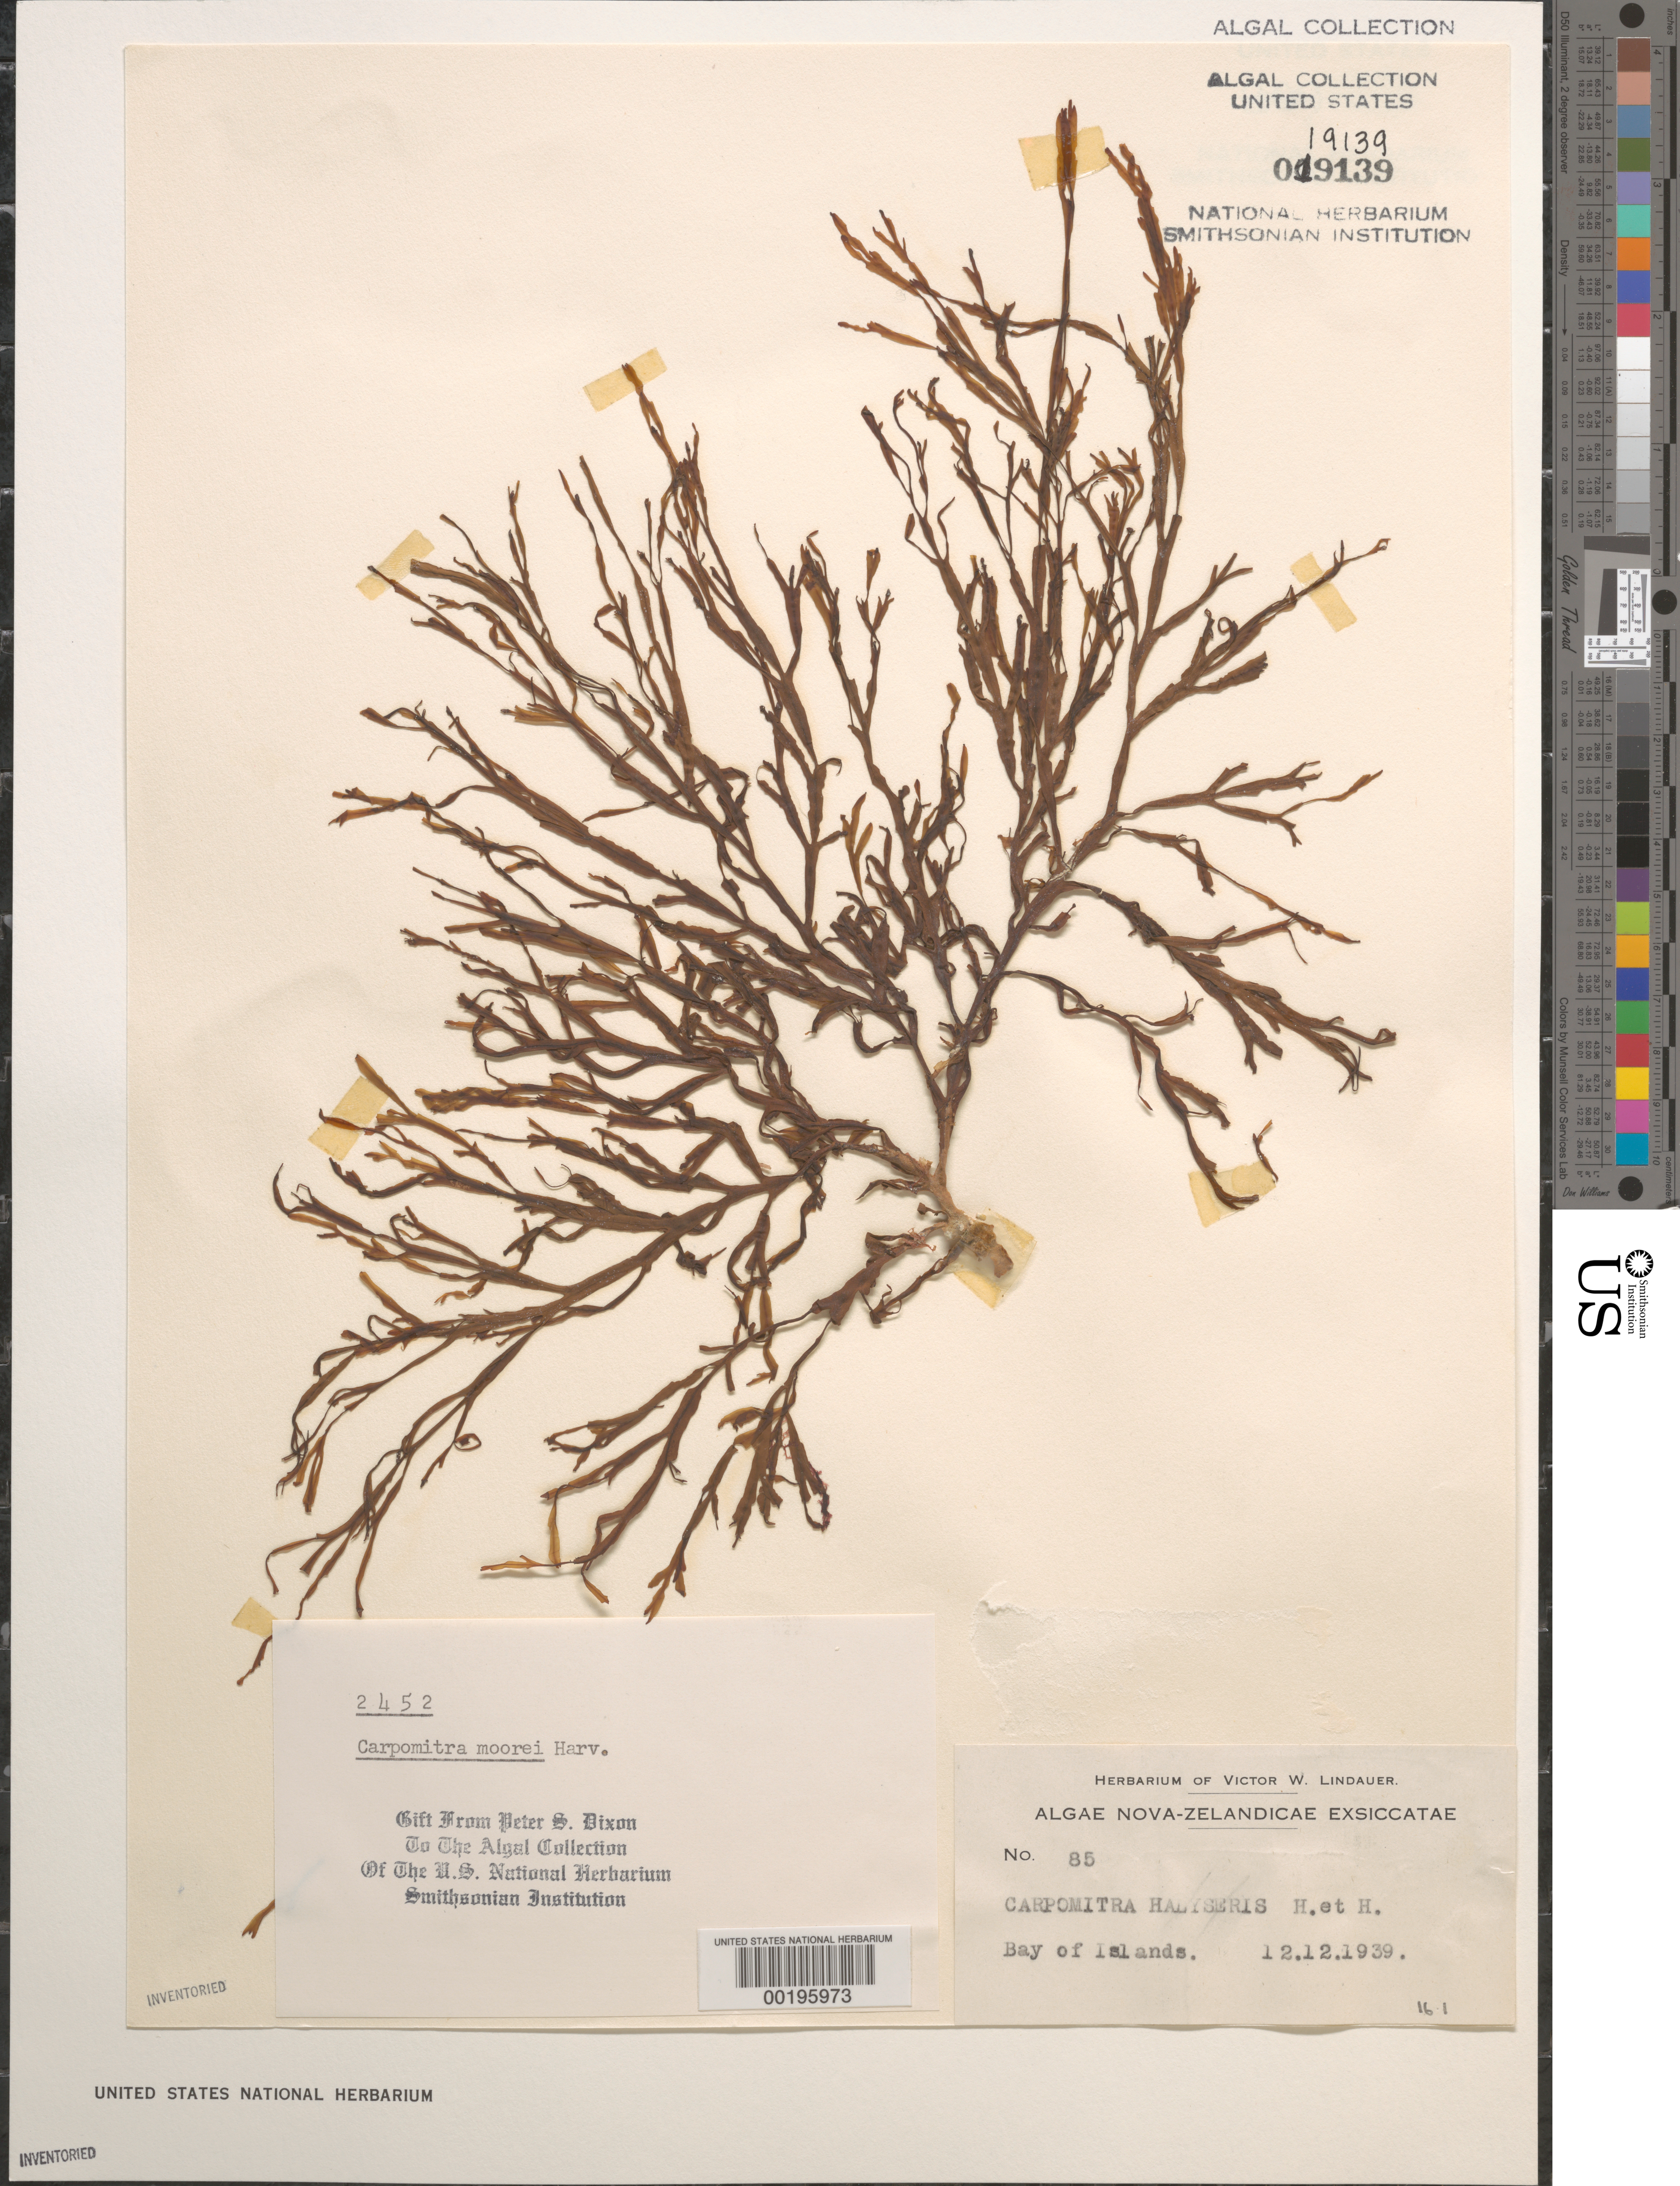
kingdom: Chromista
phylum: Ochrophyta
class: Phaeophyceae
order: Sporochnales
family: Sporochnaceae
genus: Carpomitra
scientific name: Carpomitra moorei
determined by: Dixon, P. S.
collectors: V. Lindauer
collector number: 85 & PSD 2452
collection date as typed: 12 Dec 1939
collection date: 1939-12-12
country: New Zealand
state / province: Northland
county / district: Far North District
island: North Island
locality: Bay of Islands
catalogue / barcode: US 19139